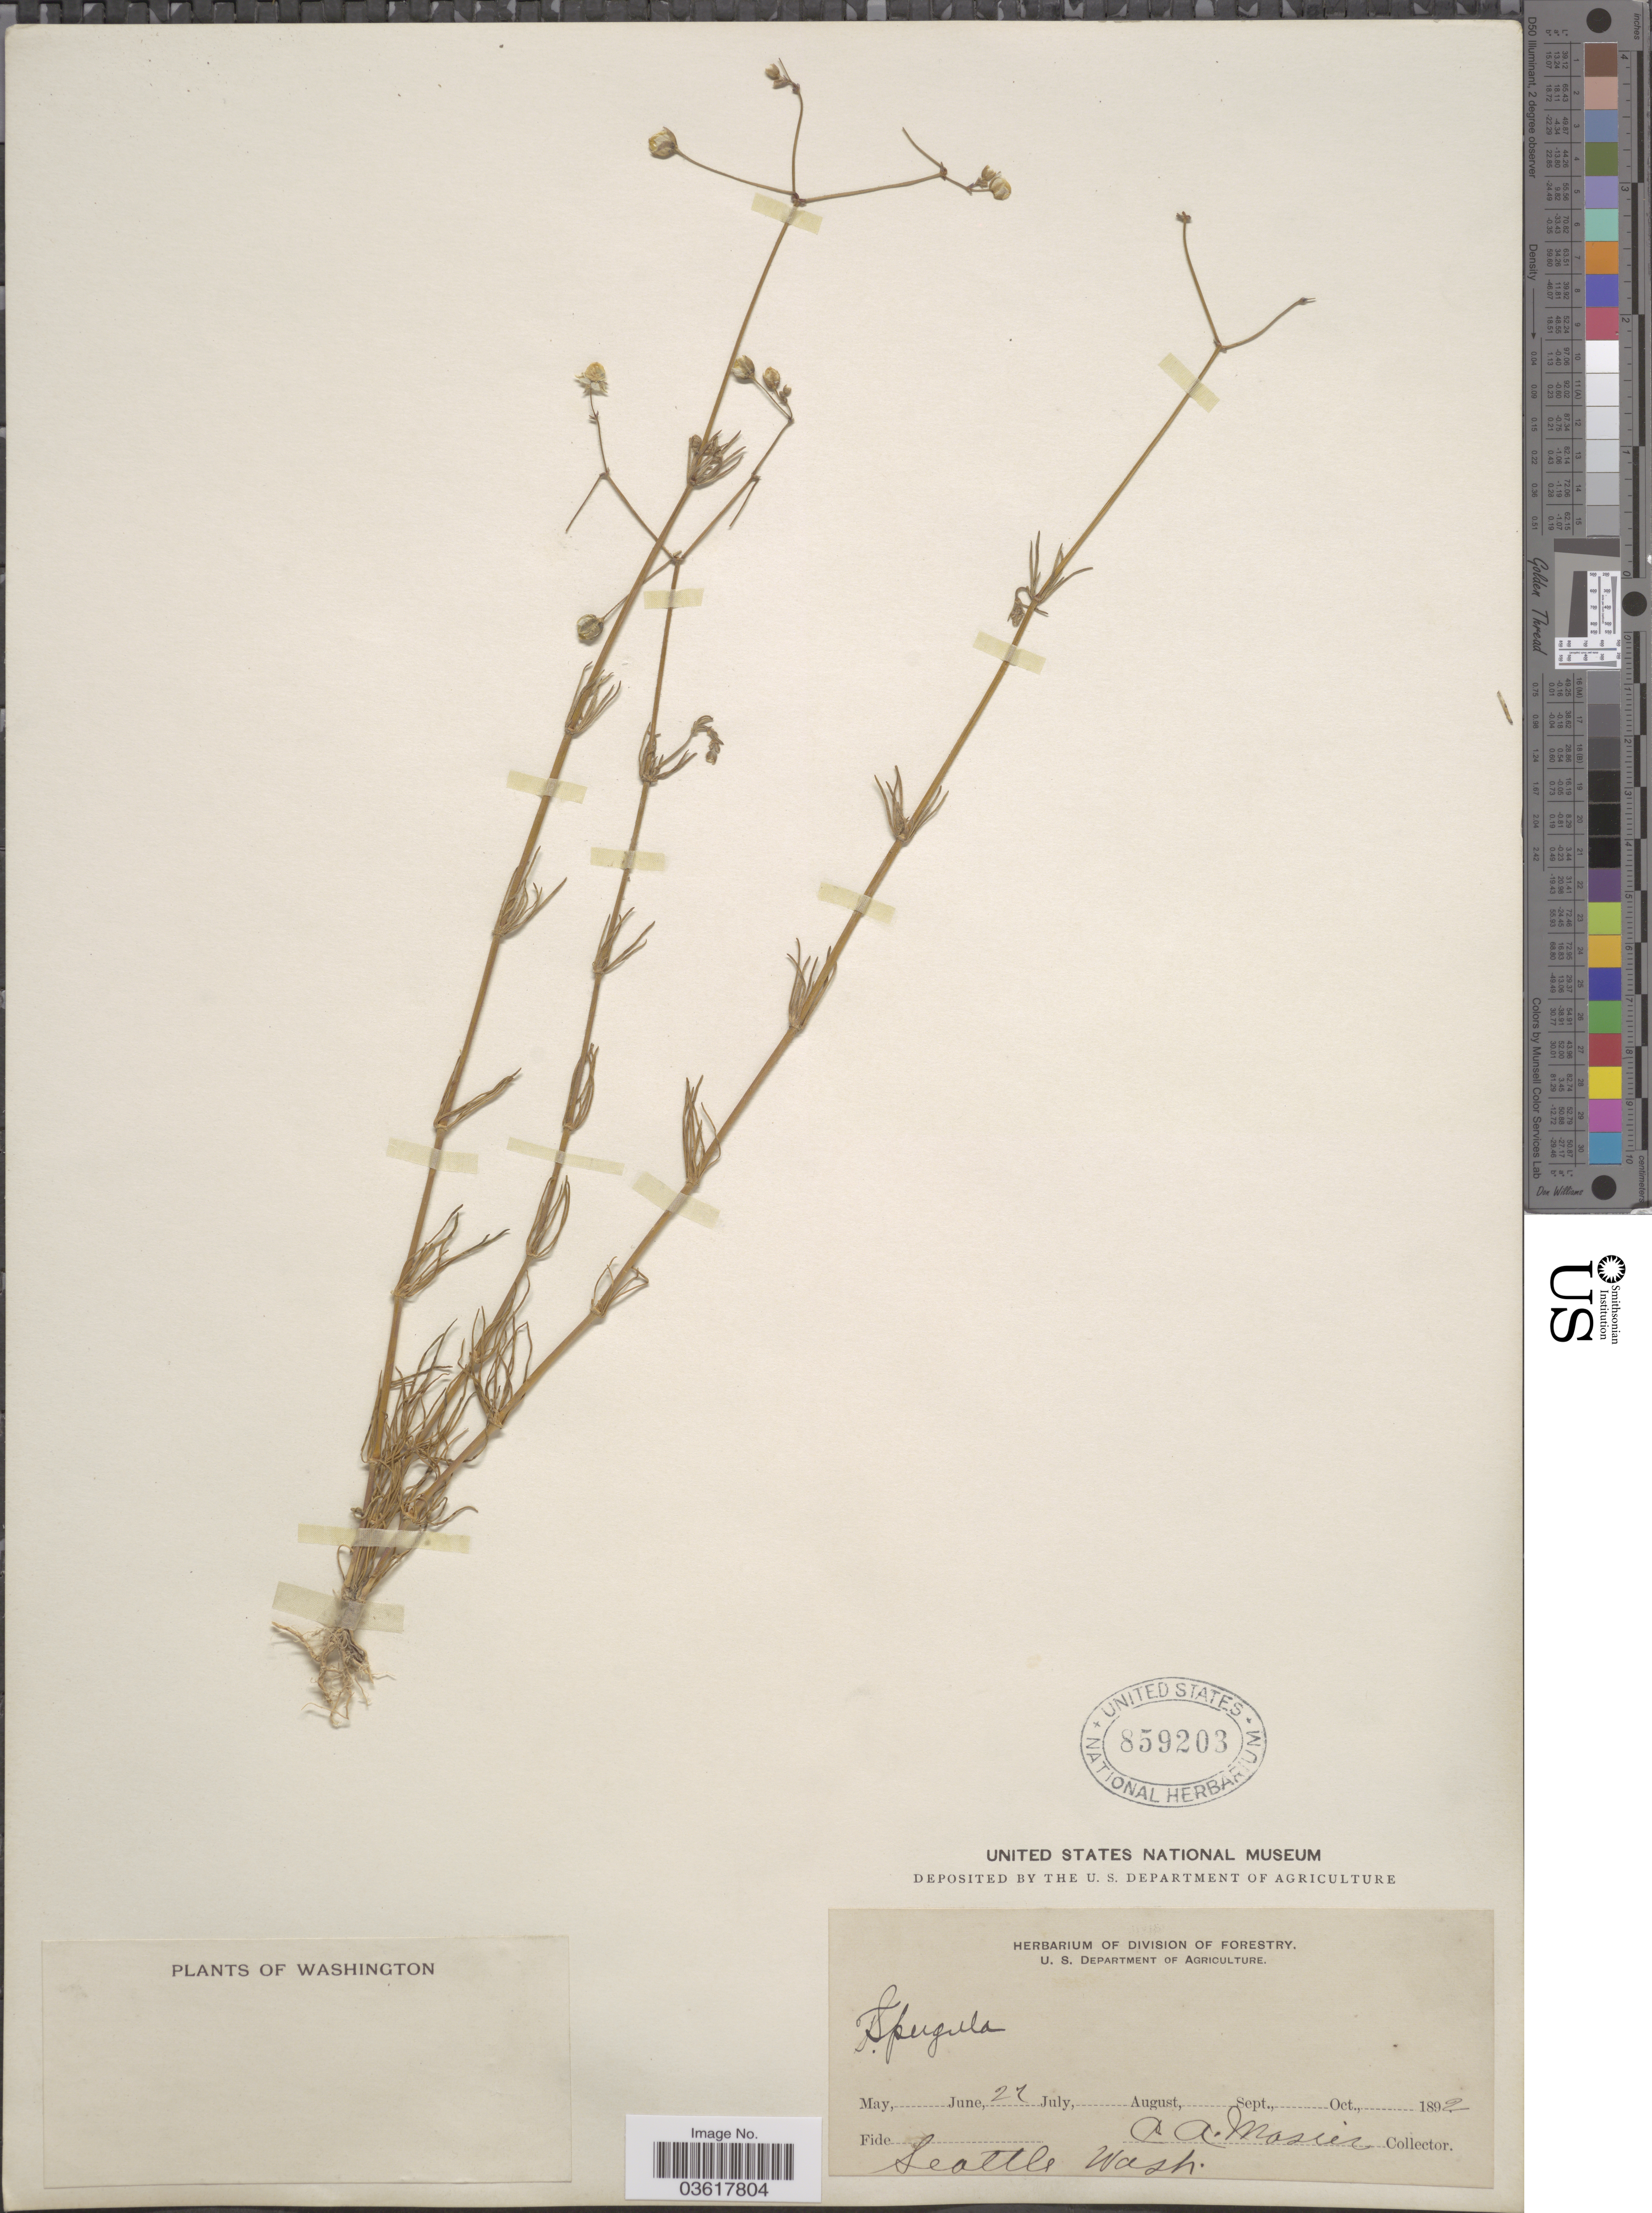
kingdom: Plantae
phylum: Tracheophyta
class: Magnoliopsida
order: Caryophyllales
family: Caryophyllaceae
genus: Spergula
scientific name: Spergula arvensis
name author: L.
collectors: C. A. Mosier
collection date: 1892-06-27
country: United States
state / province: Washington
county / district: King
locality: Seattle.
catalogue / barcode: US 859203